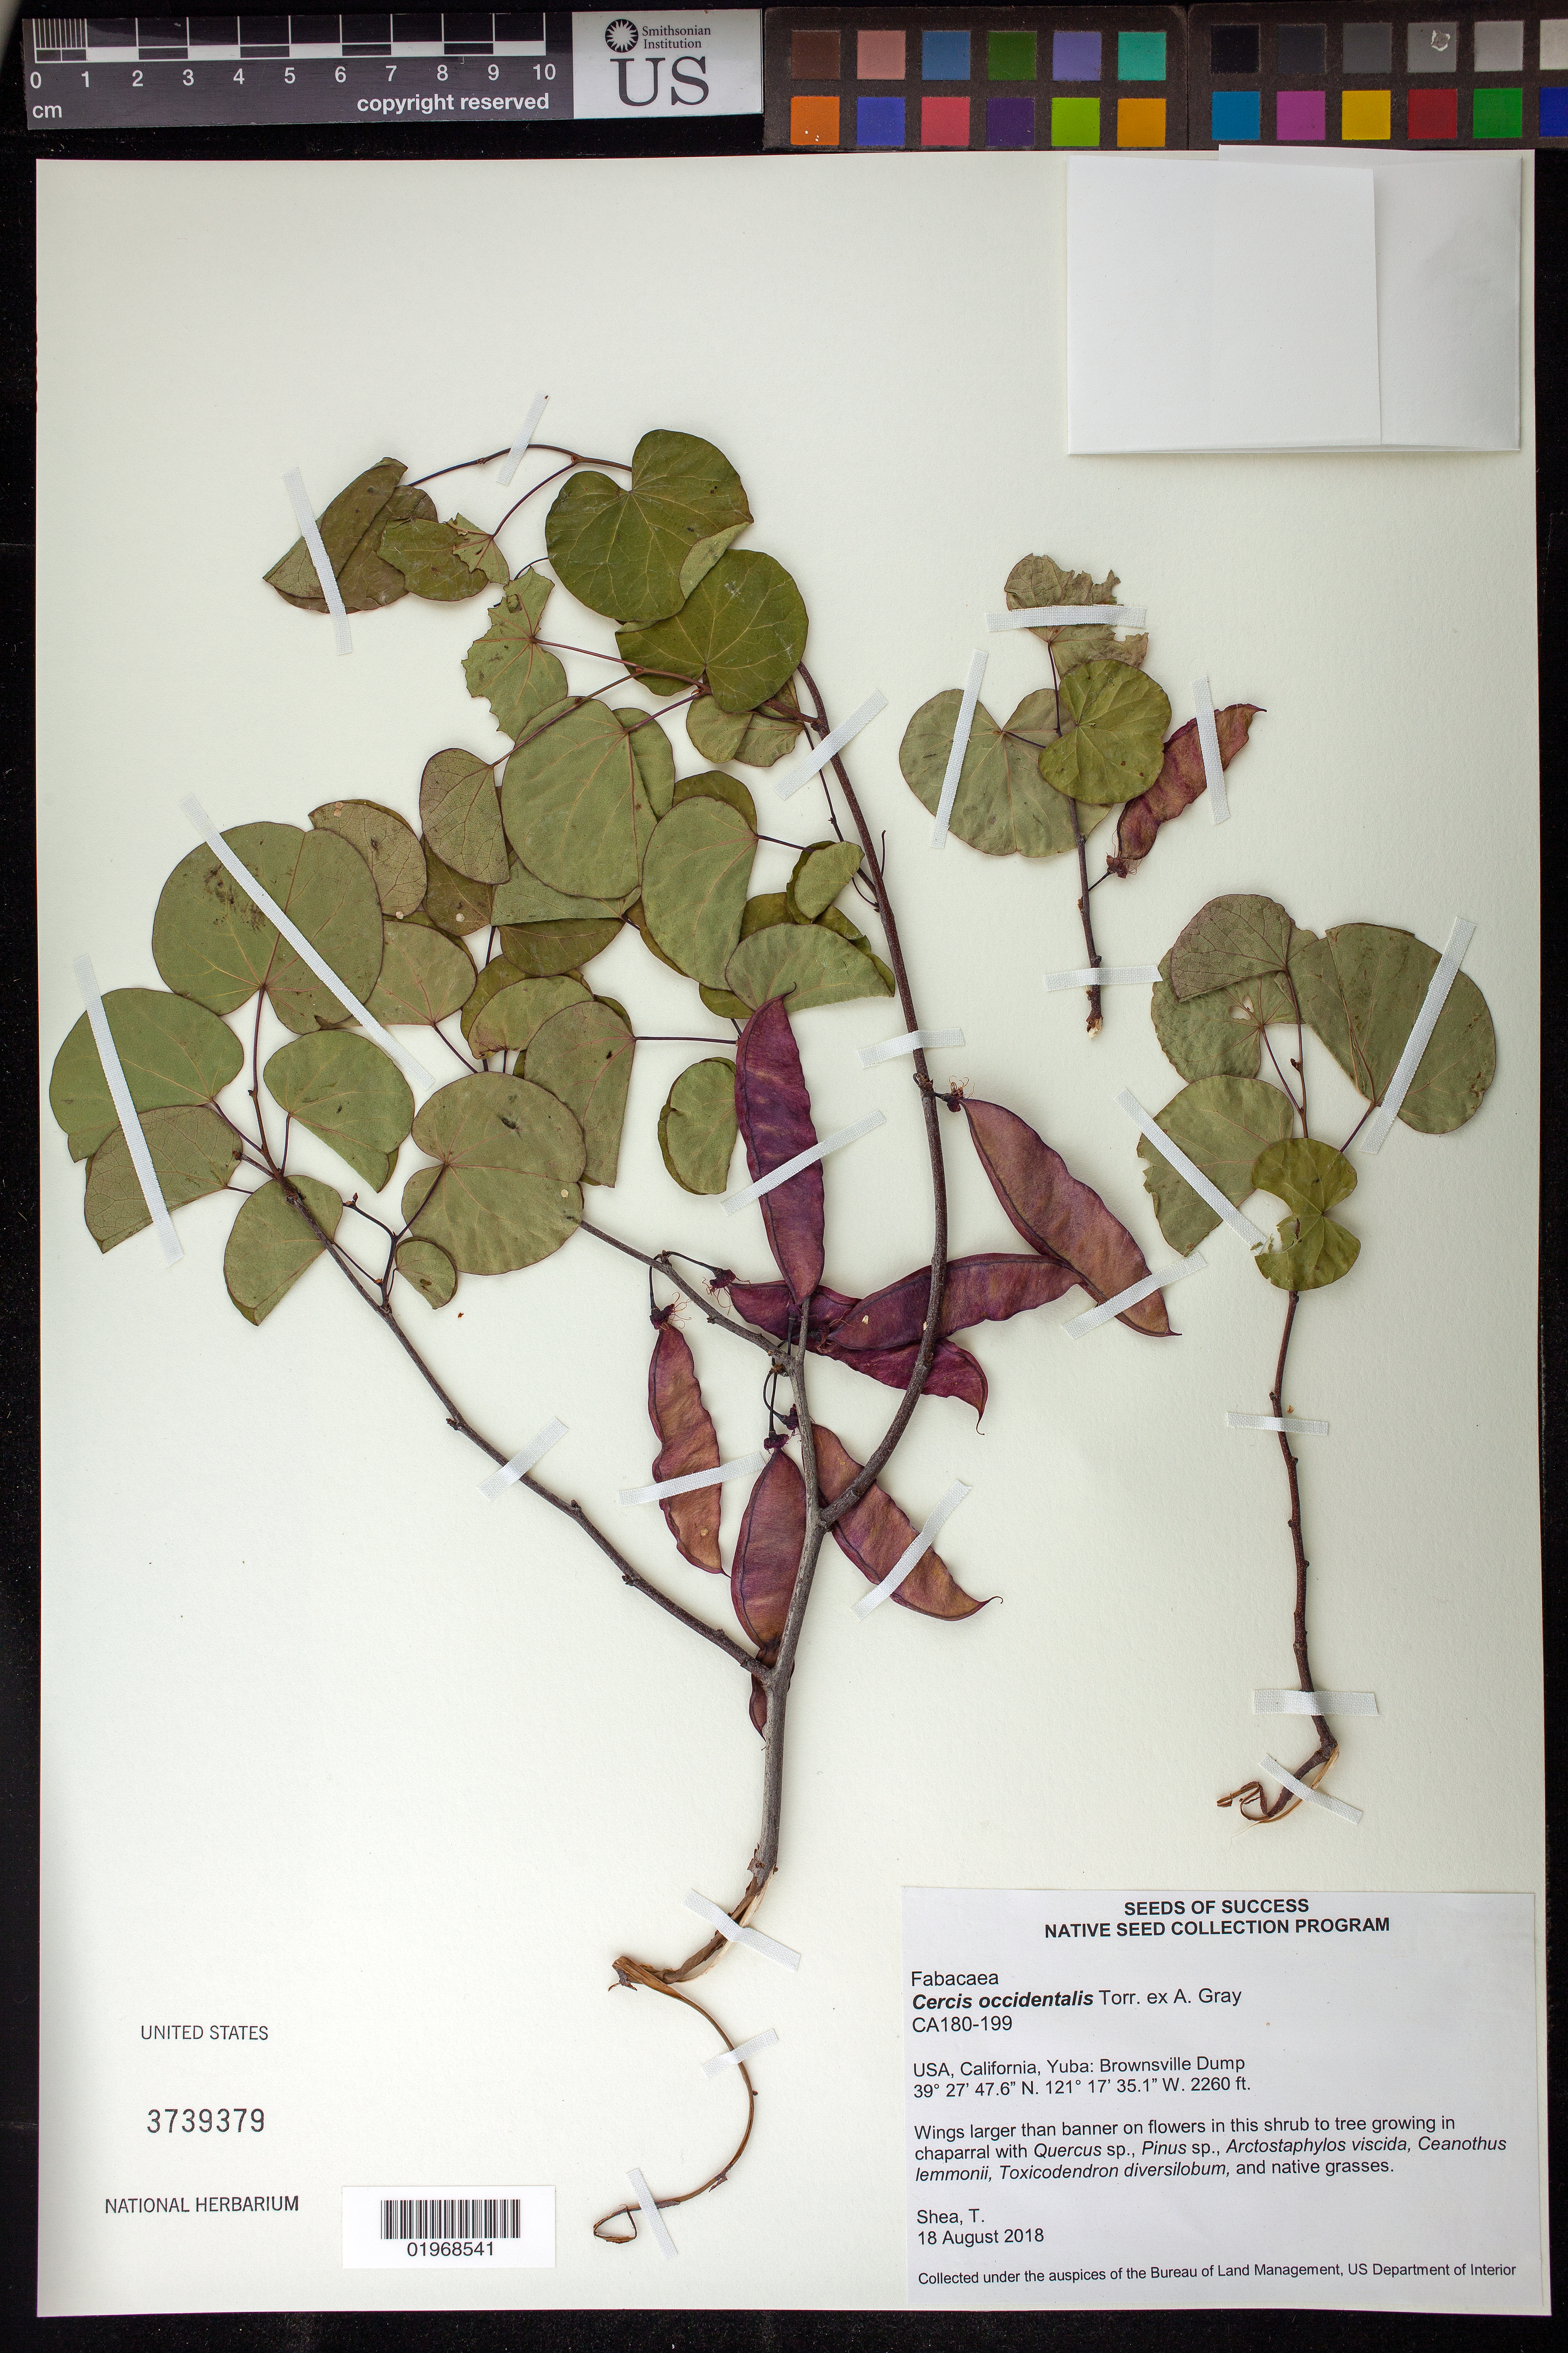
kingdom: Plantae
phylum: Tracheophyta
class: Magnoliopsida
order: Fabales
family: Fabaceae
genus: Cercis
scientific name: Cercis occidentalis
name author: Torr. ex A. Gray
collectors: T. Shea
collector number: CA180-199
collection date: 2018-08-18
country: United States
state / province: California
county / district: Yuba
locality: Brownsville Dump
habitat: Chaparral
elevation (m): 689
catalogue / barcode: US 3739379